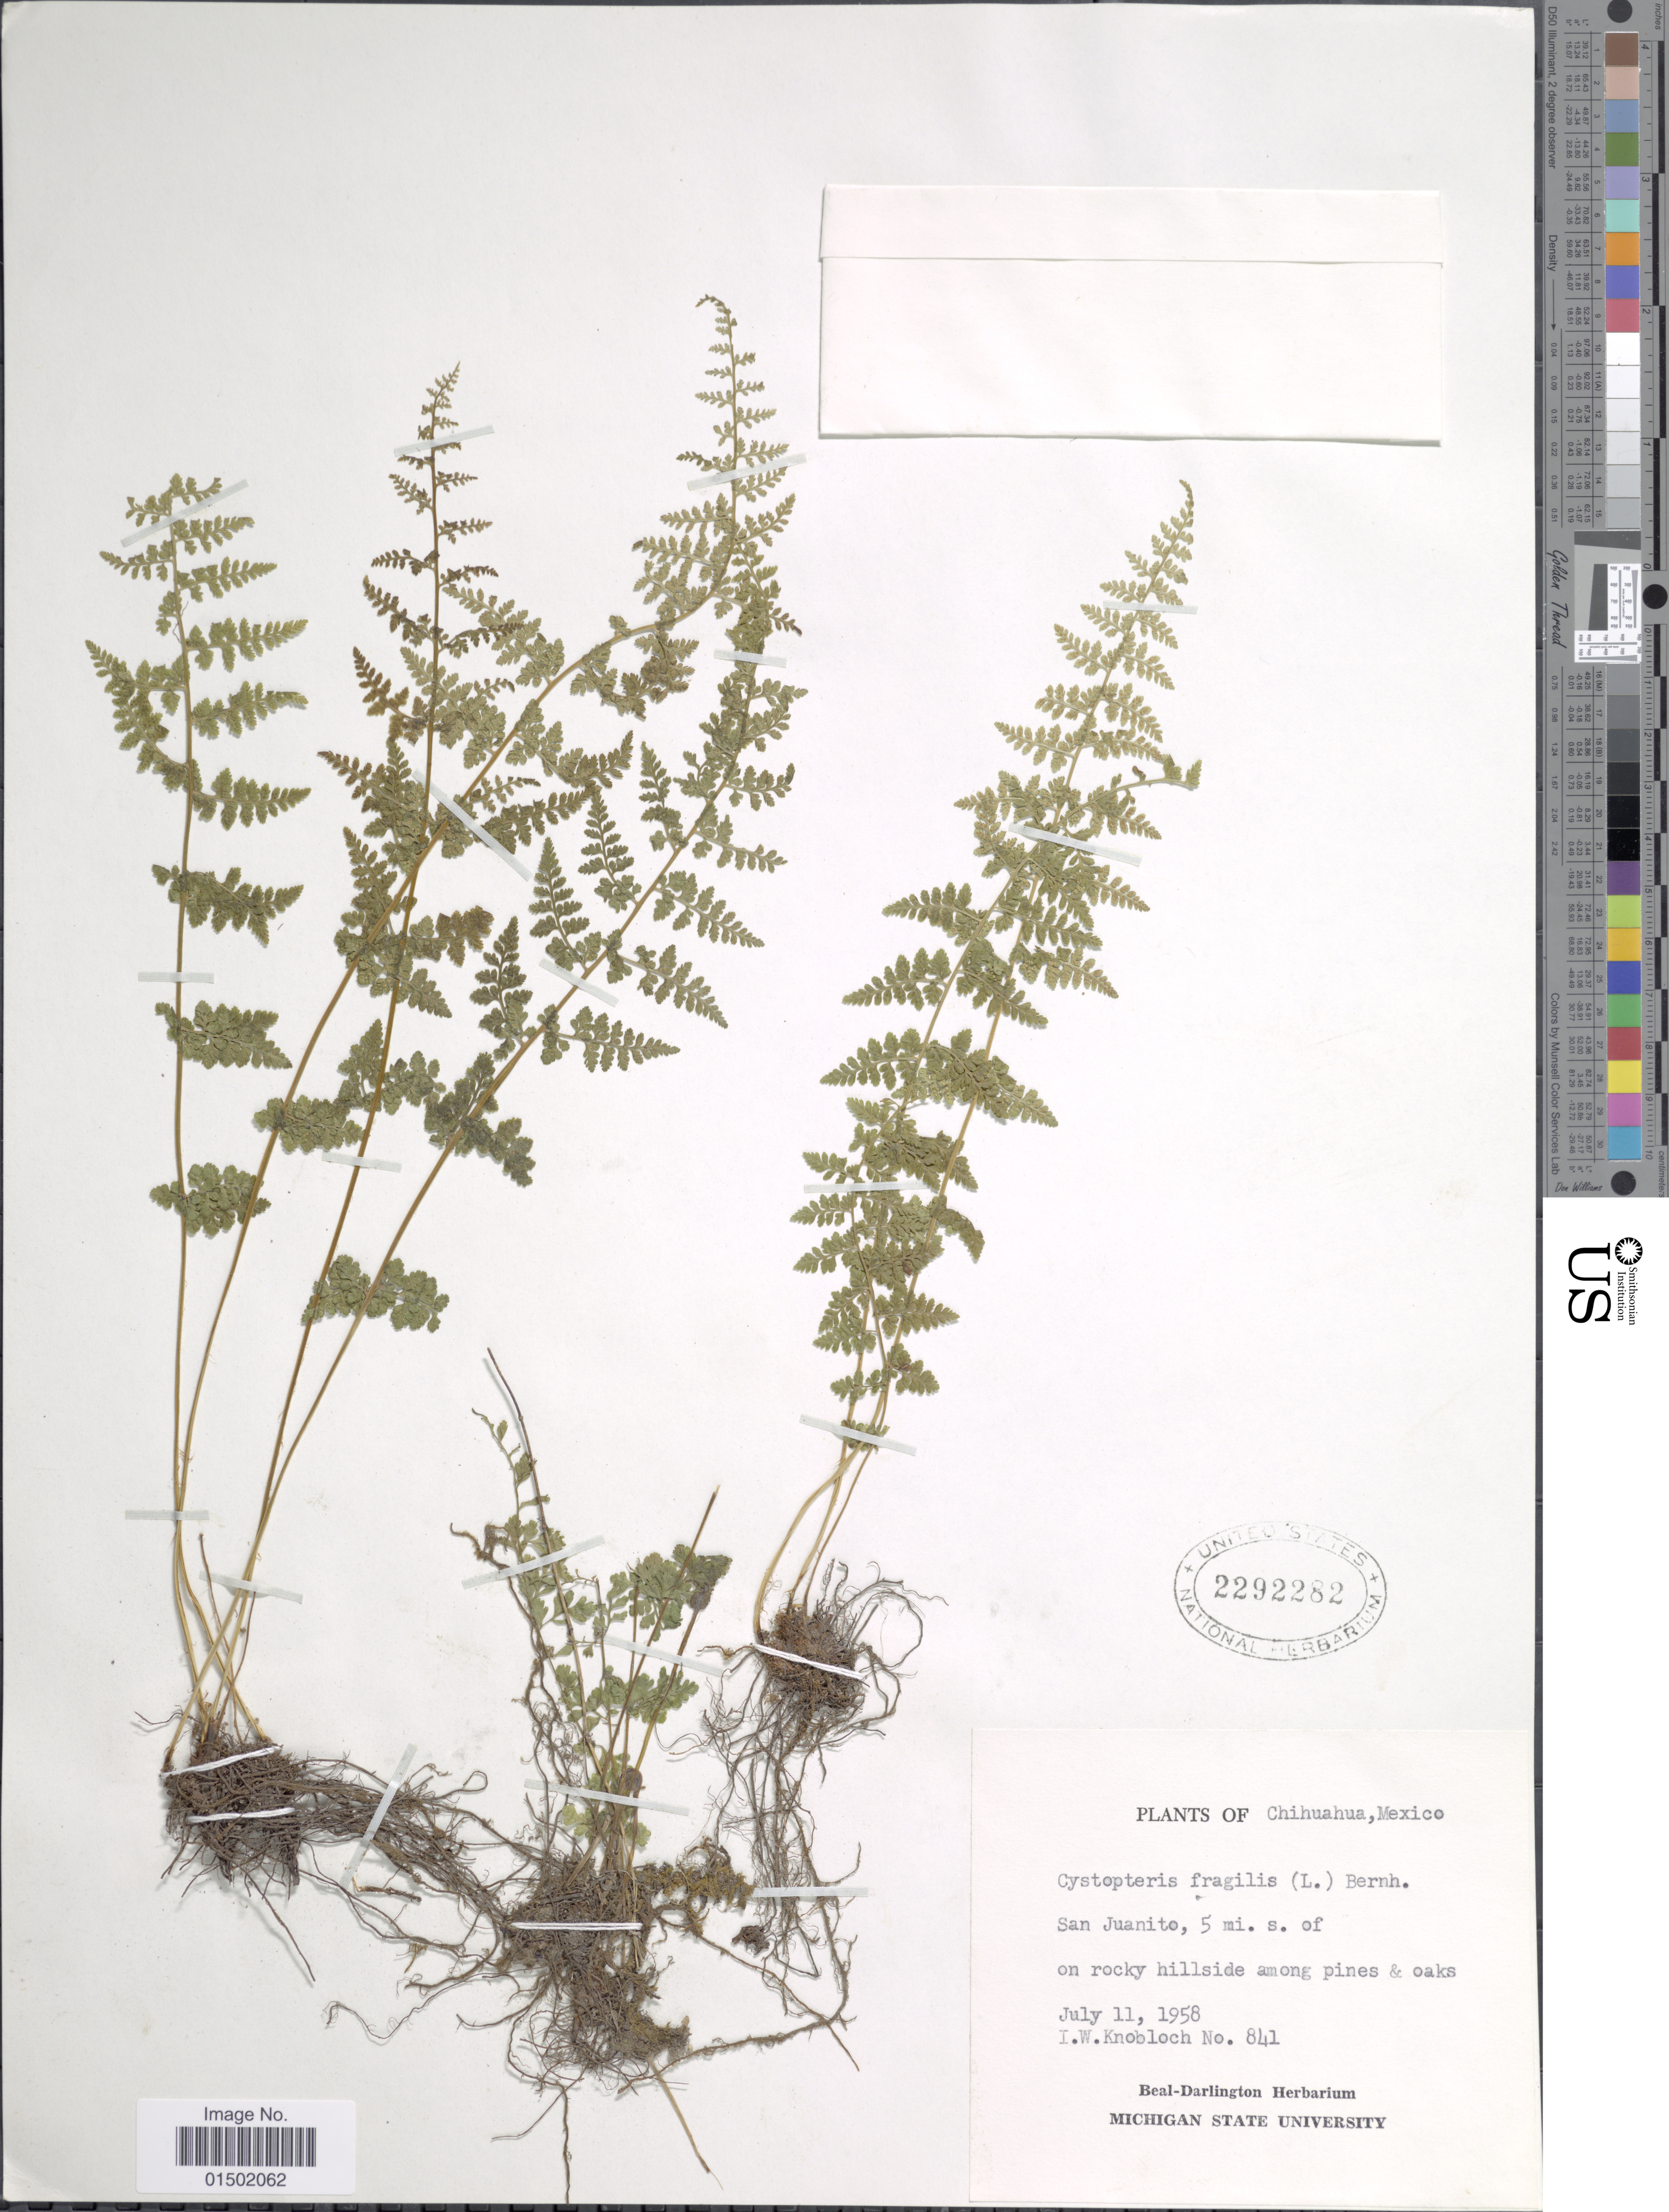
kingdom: Plantae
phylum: Tracheophyta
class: Polypodiopsida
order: Polypodiales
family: Cystopteridaceae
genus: Cystopteris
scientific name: Cystopteris fragilis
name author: (L.) Bernh.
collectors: I. W. Knobloch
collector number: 841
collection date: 1958-07-11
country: Mexico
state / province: Chihuahua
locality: San Juanito, 5 mi. s. of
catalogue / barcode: US 2292282